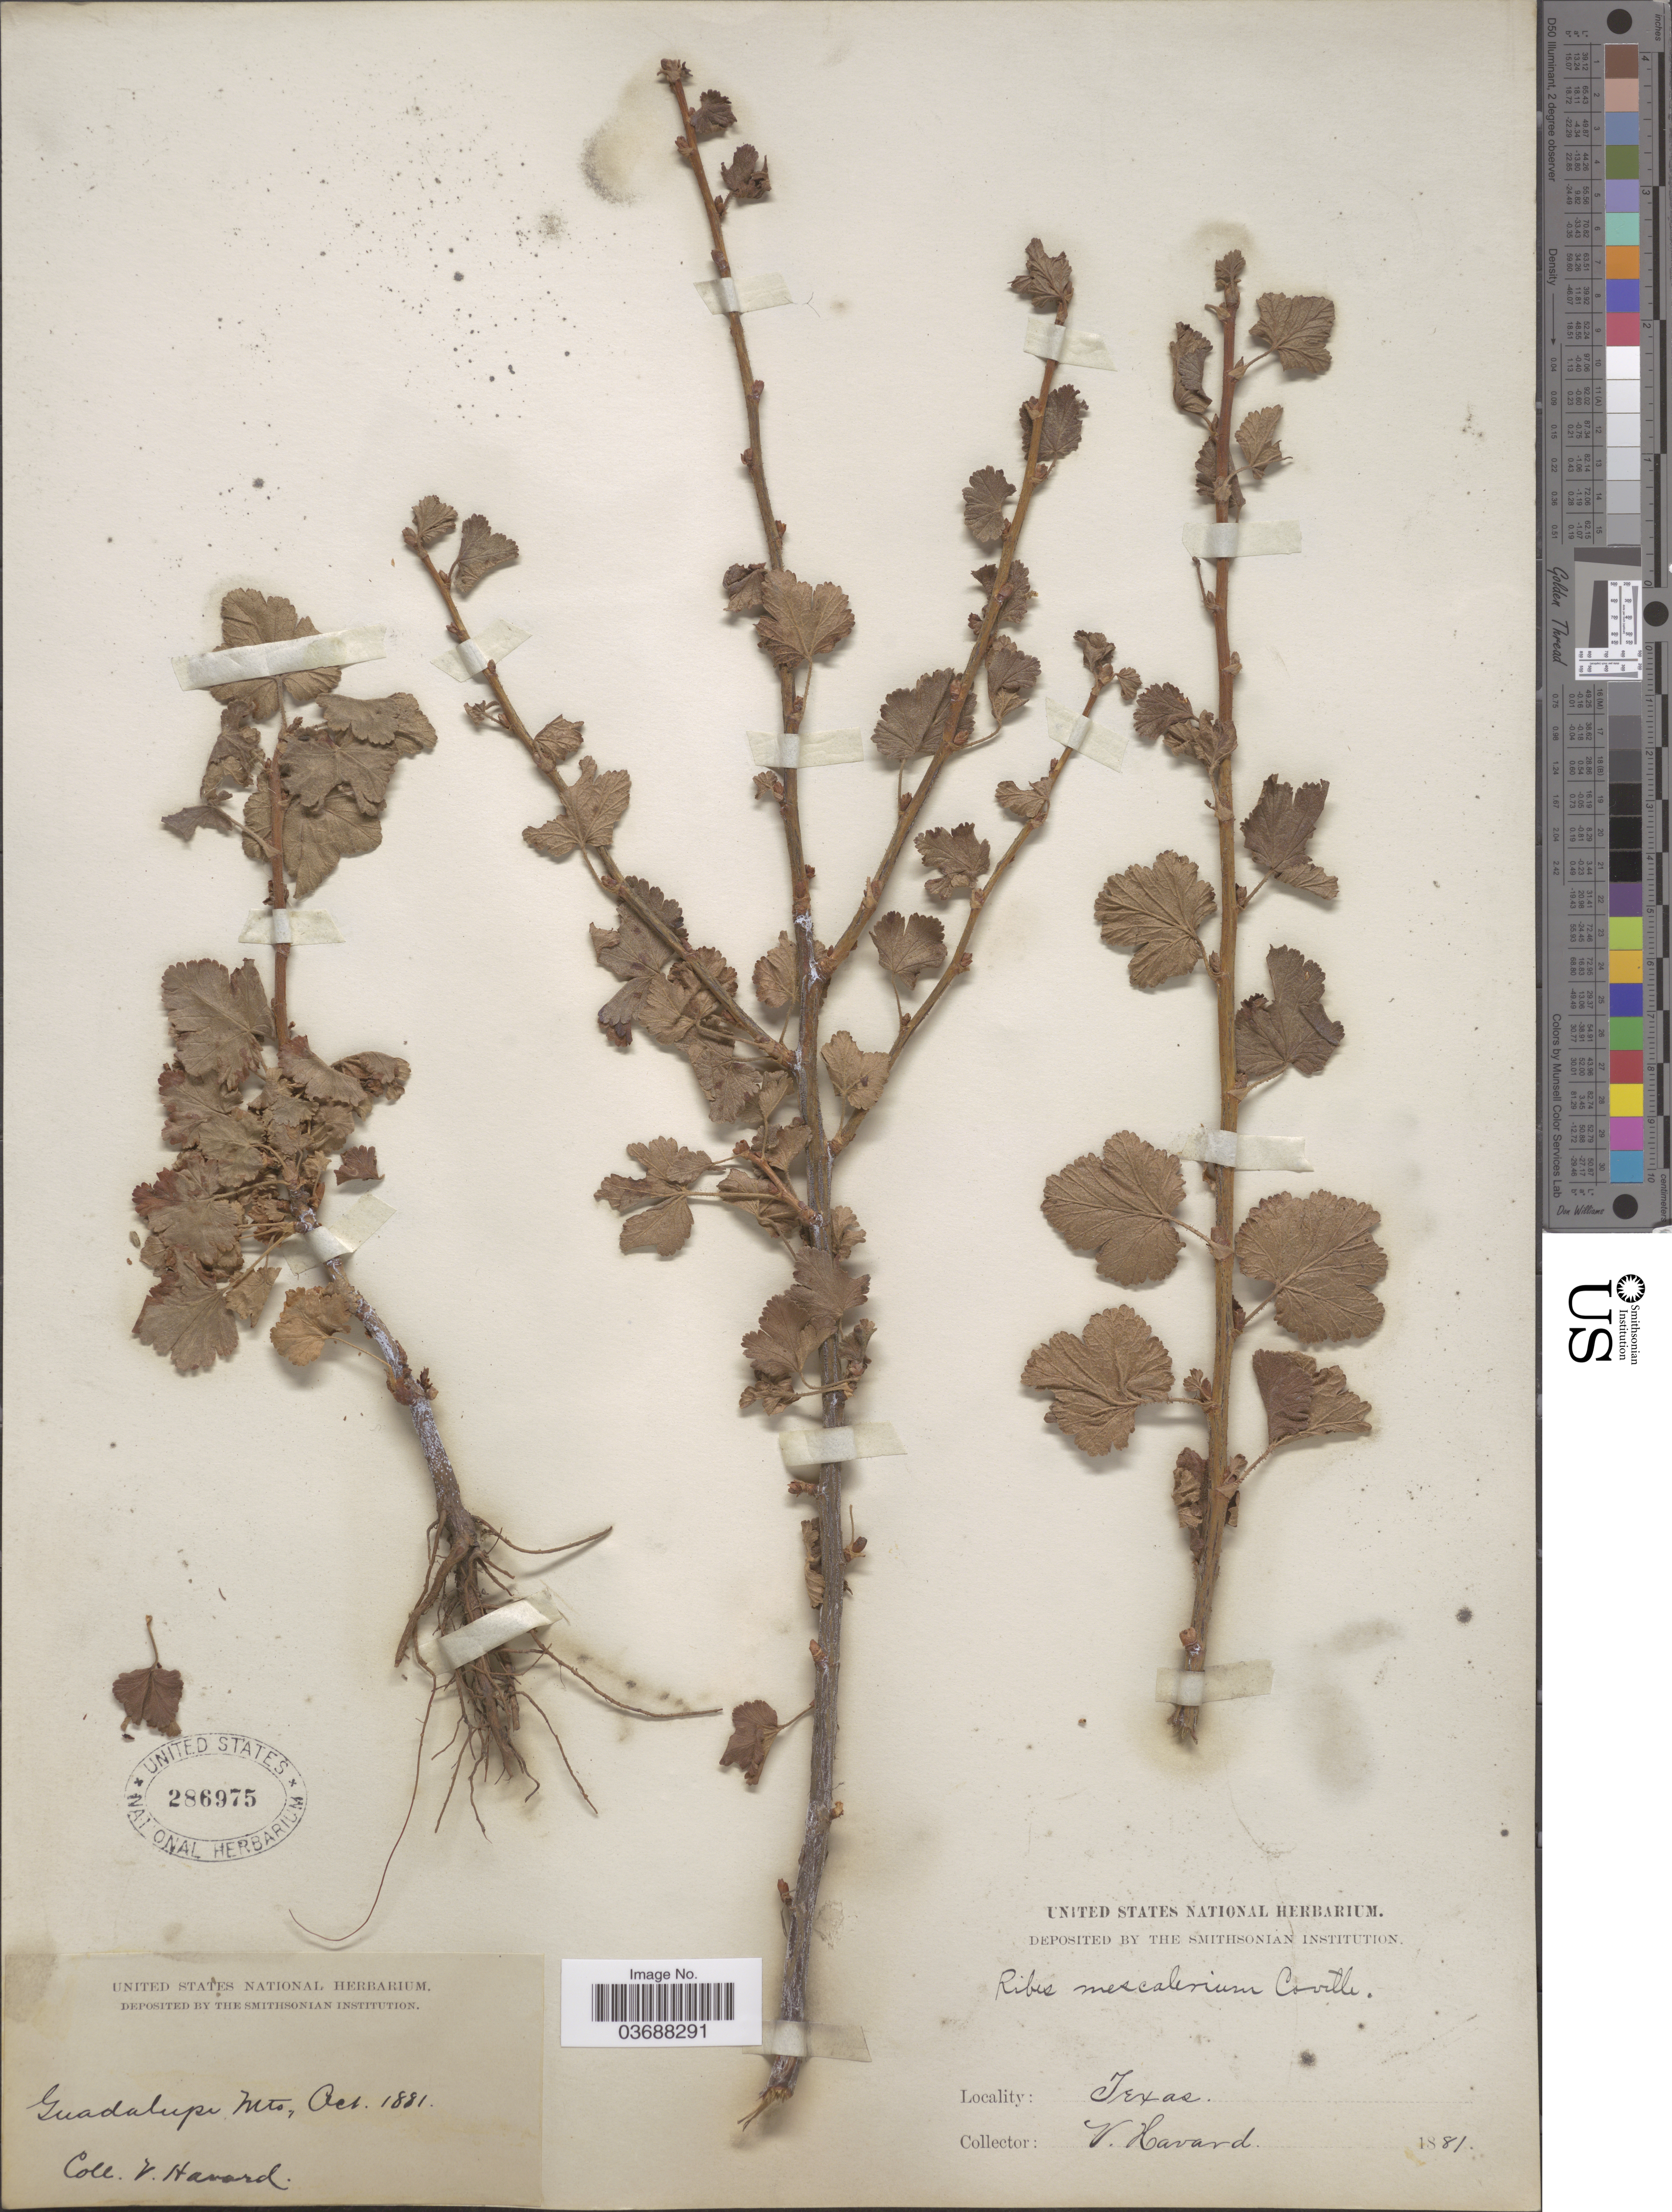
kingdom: Plantae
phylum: Tracheophyta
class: Magnoliopsida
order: Saxifragales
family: Grossulariaceae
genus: Ribes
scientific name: Ribes mescalerium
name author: Coville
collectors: V. Havard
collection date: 1881-10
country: United States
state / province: Texas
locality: Guadalupe Mts.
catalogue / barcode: US 286975